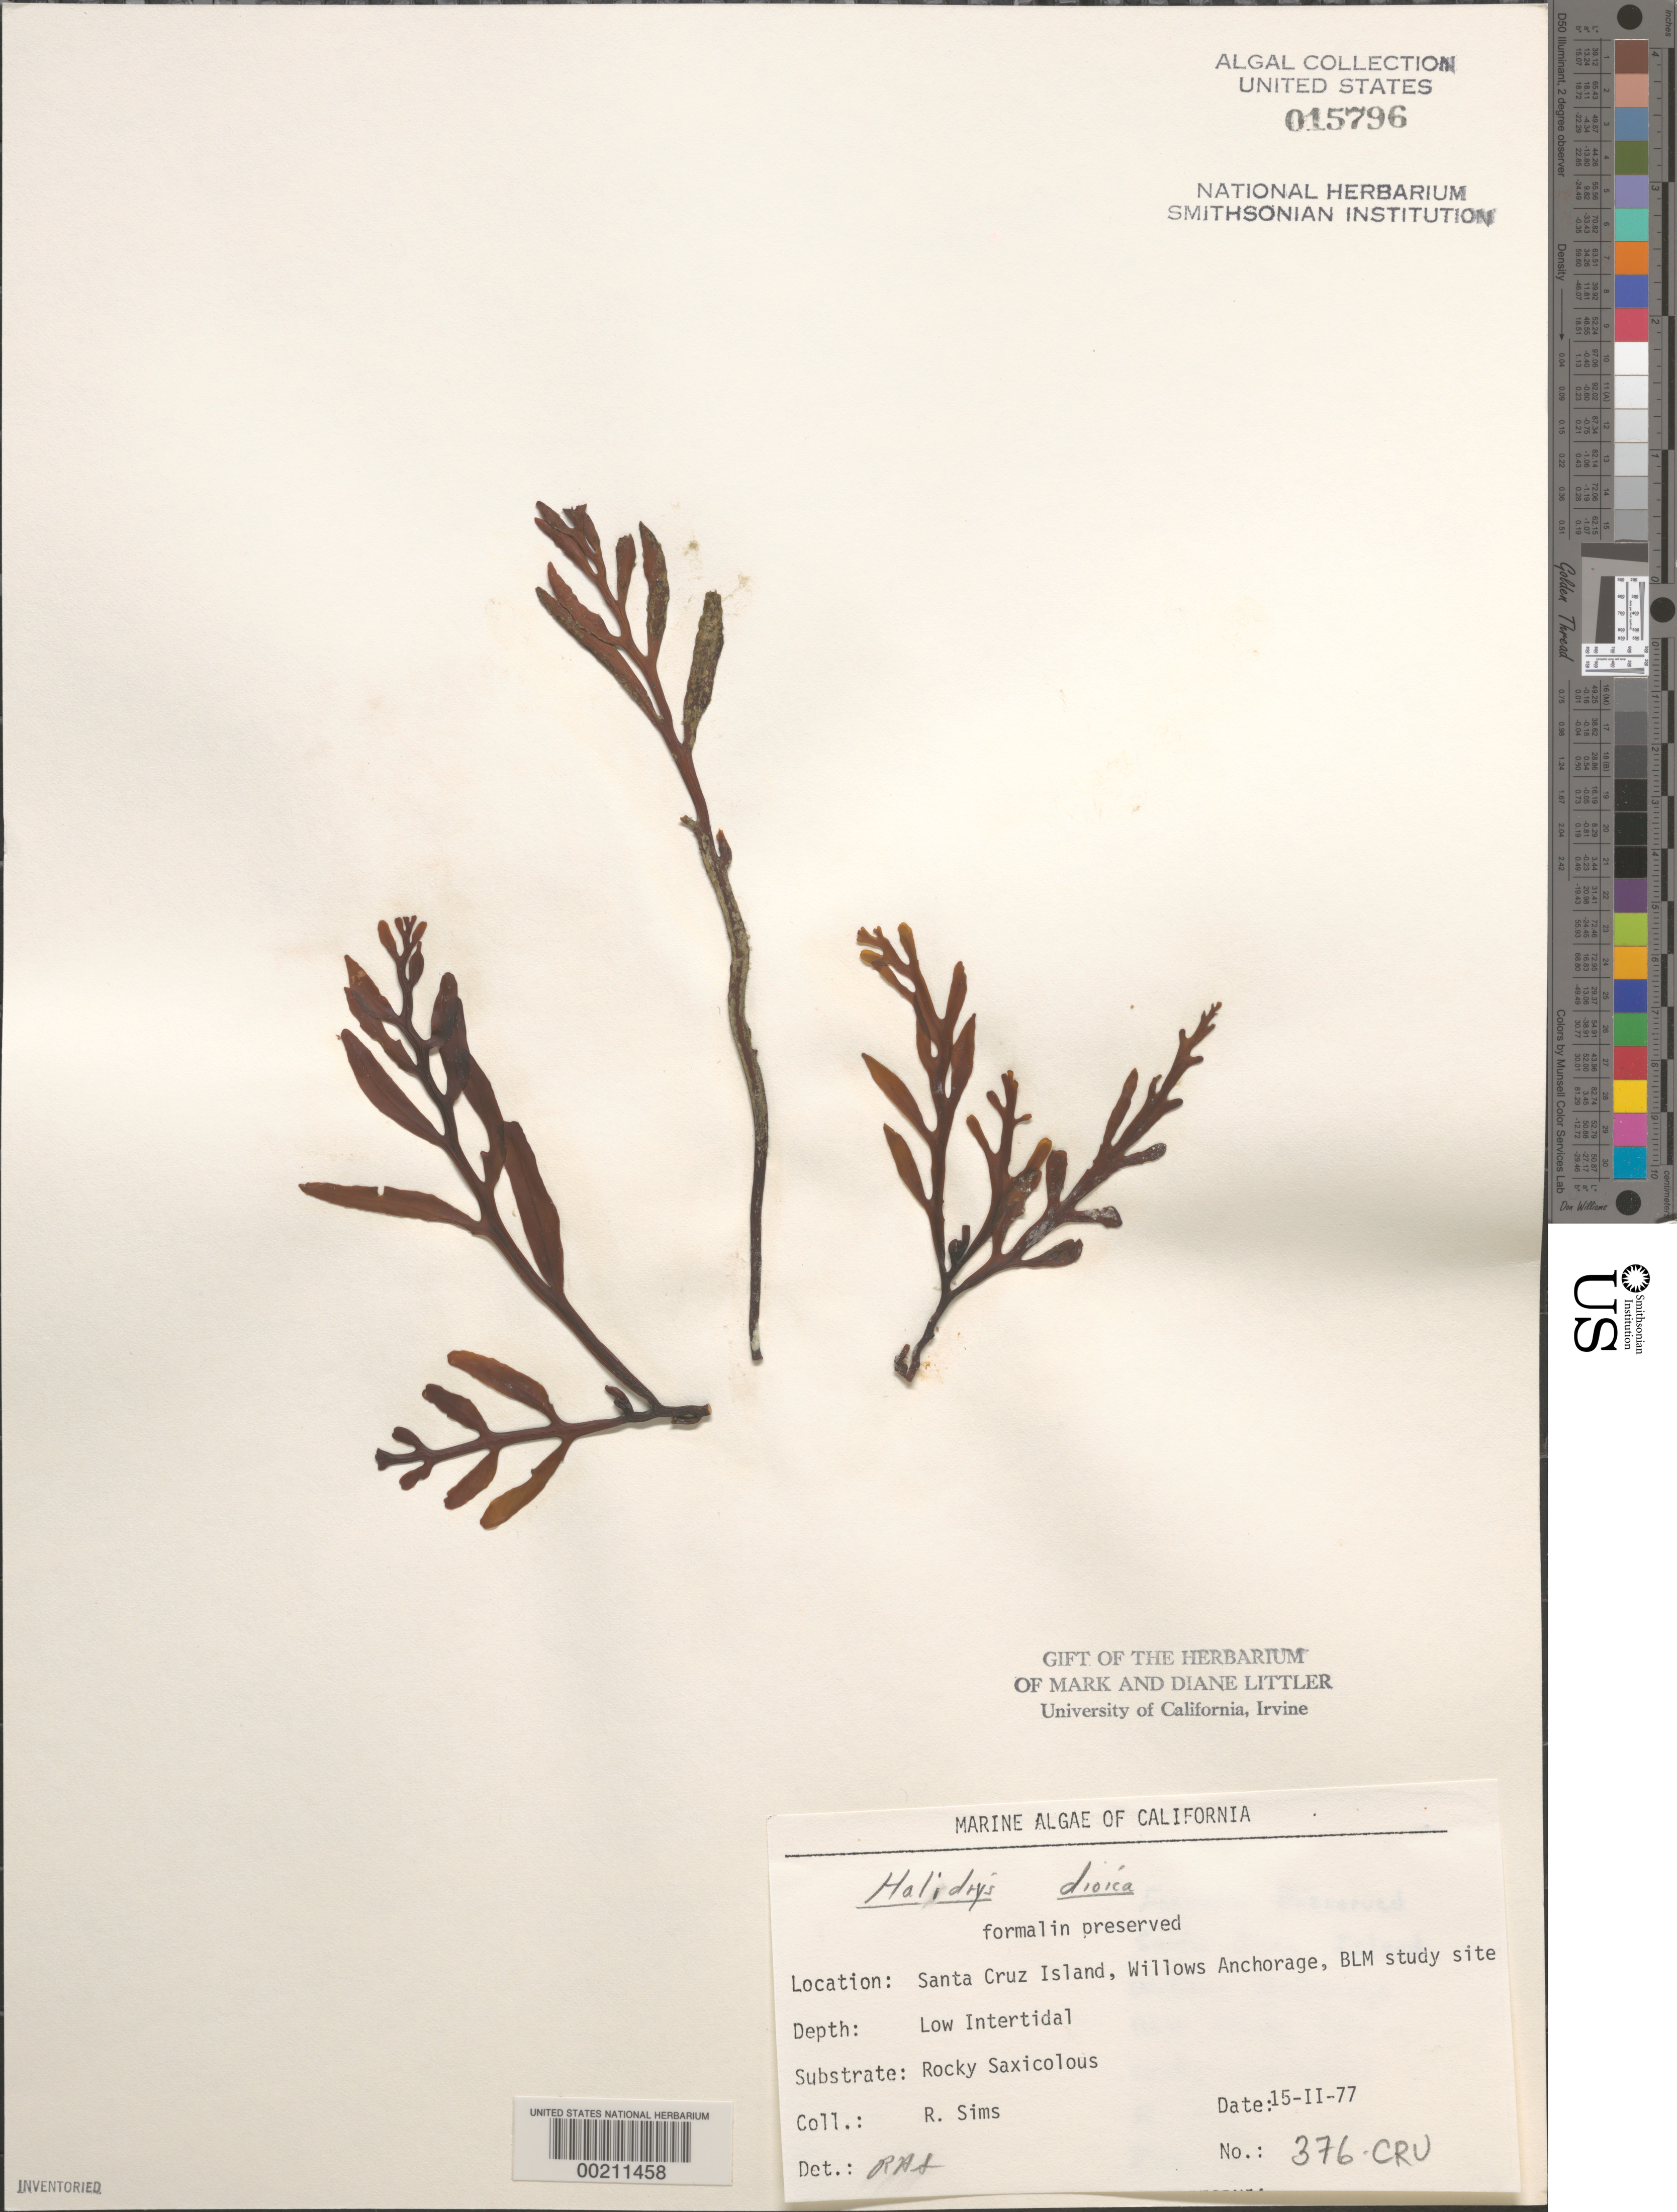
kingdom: Chromista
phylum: Ochrophyta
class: Phaeophyceae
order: Fucales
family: Sargassaceae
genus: Halidrys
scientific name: Halidrys dioica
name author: N.L. Gardner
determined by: Sims, Robert H.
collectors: R. H. Sims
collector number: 376-cru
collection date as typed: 15 Feb 1977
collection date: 1977-02-15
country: United States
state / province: California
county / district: Santa Barbara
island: Santa Cruz Island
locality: Willows Anchorage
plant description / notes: BLM-SOCALBIGHT Rocky Intertidal Survey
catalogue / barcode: US 15796